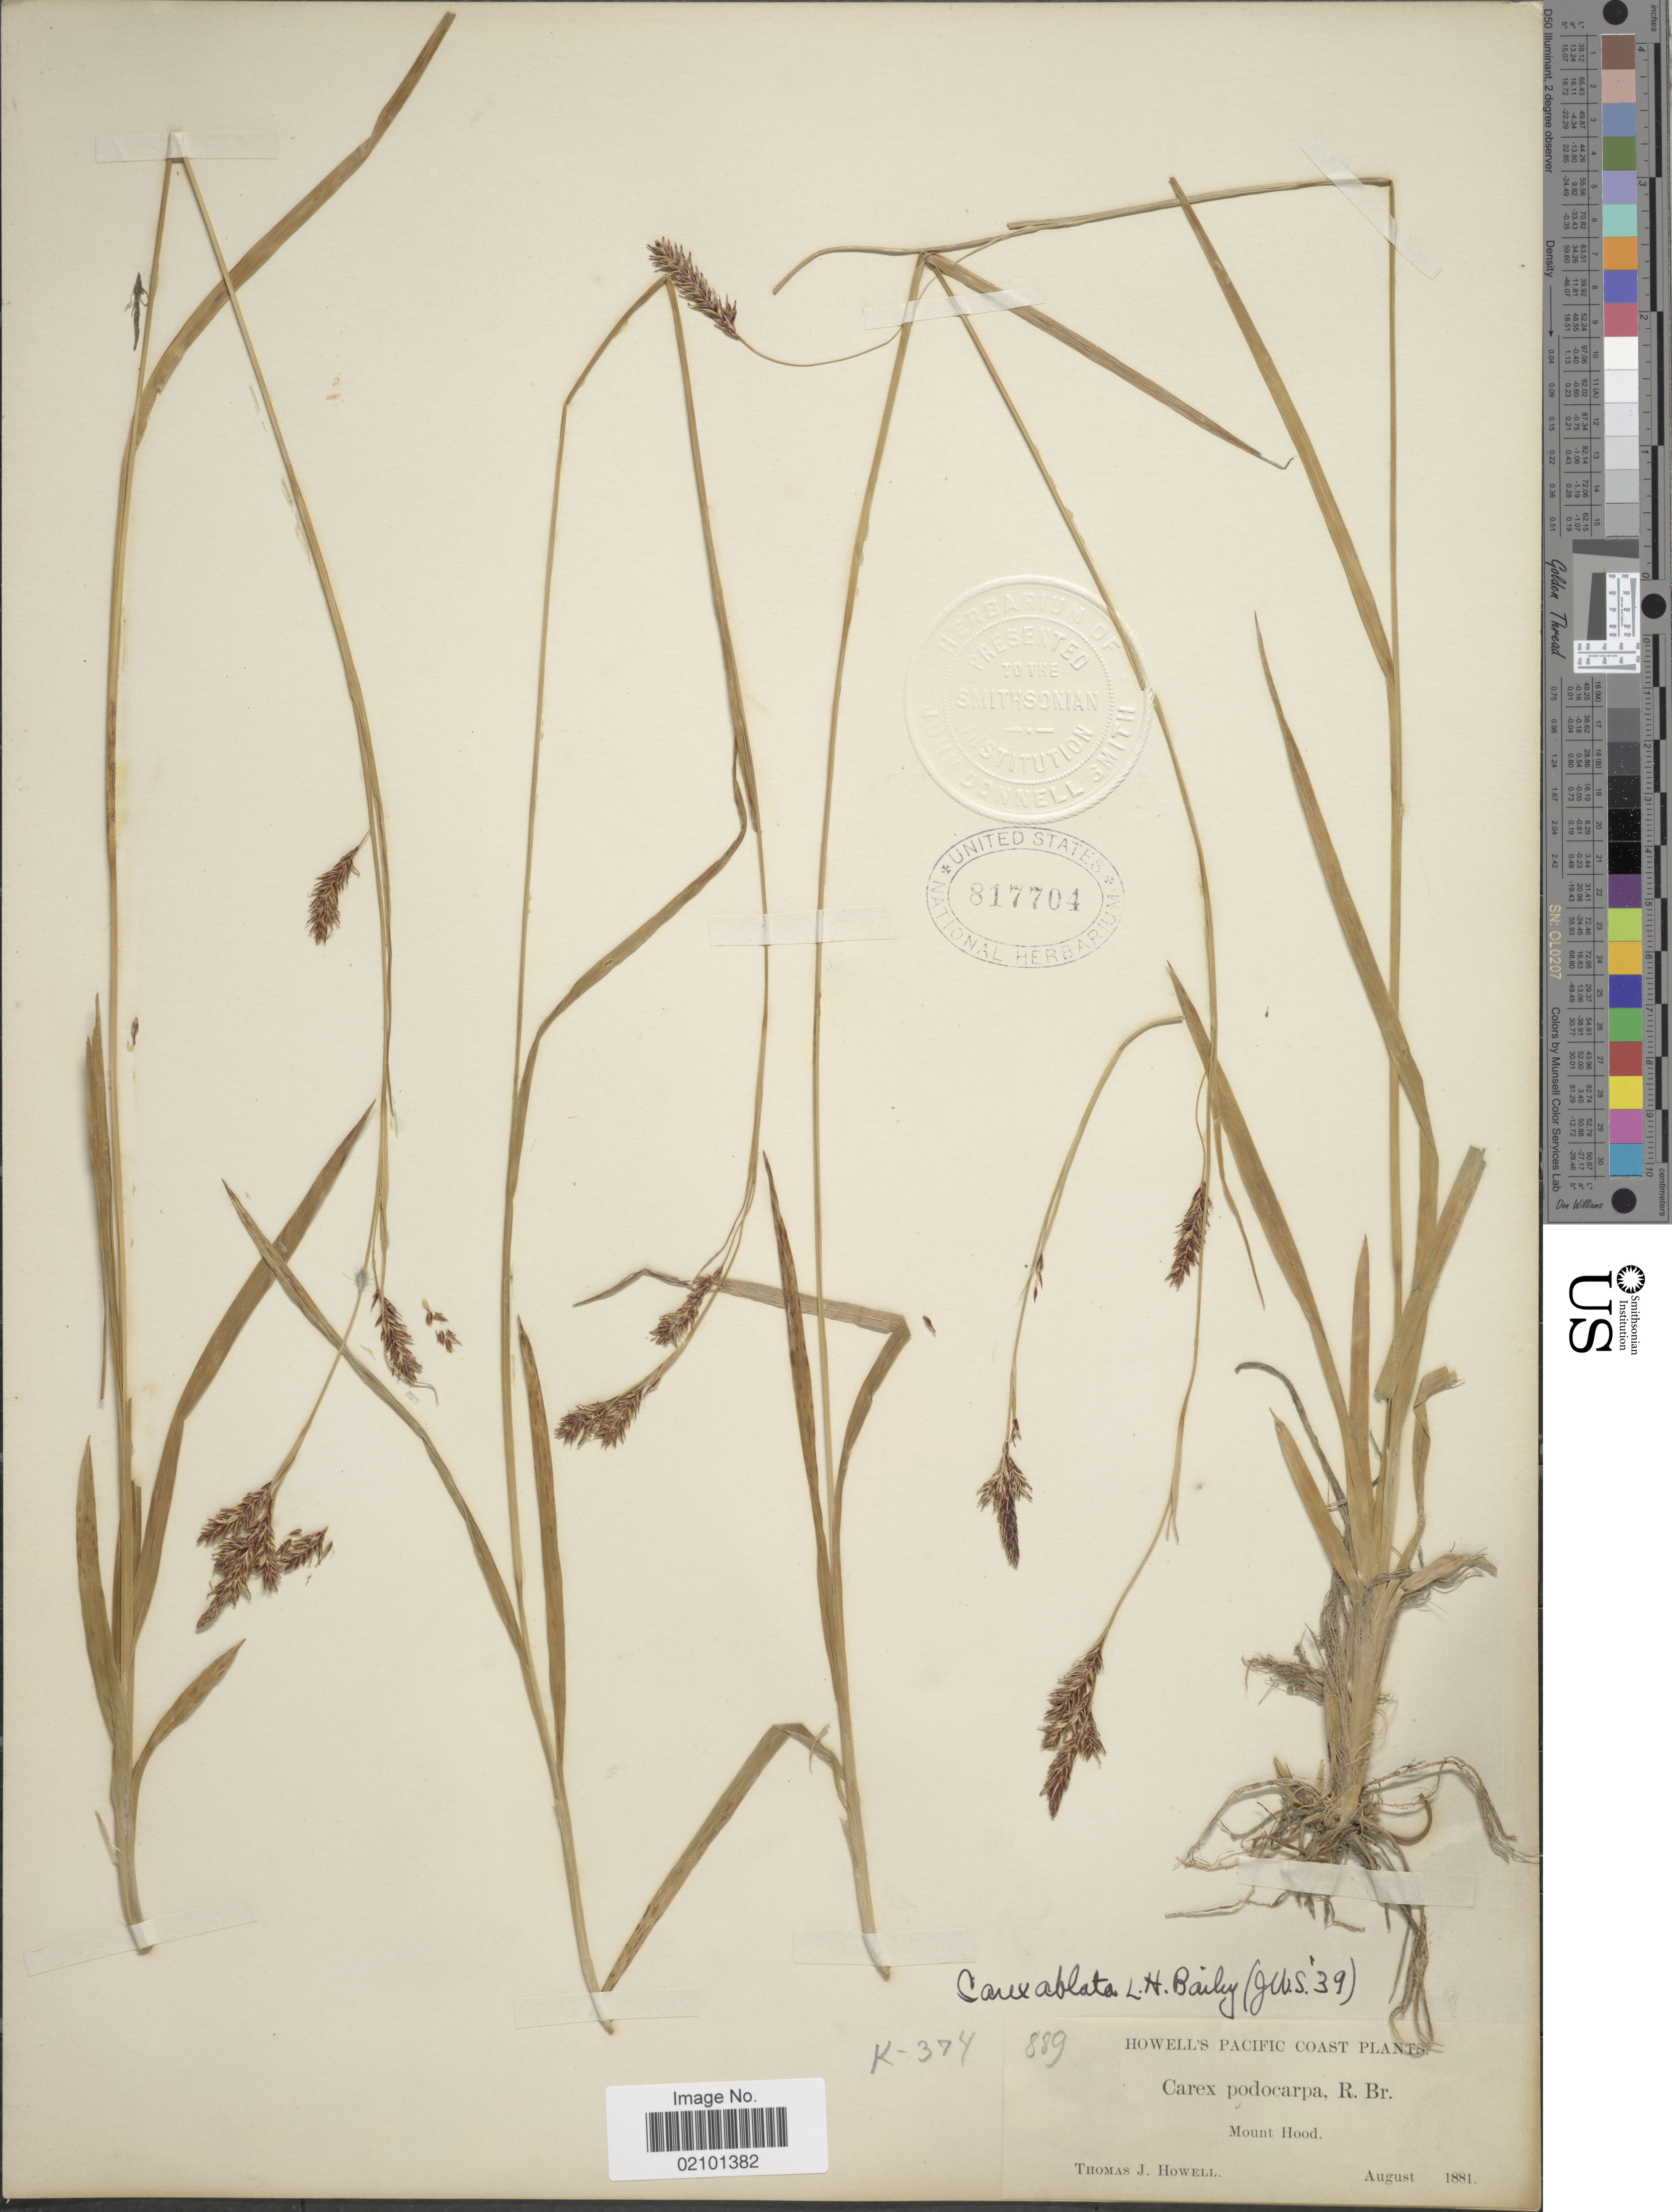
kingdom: Plantae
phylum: Tracheophyta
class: Liliopsida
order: Poales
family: Cyperaceae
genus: Carex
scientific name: Carex ablata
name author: L.H. Bailey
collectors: T. J. Howell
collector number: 889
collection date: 1881-08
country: United States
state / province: Oregon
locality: Howell's Pacific Coast. Mount Hood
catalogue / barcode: US 817704